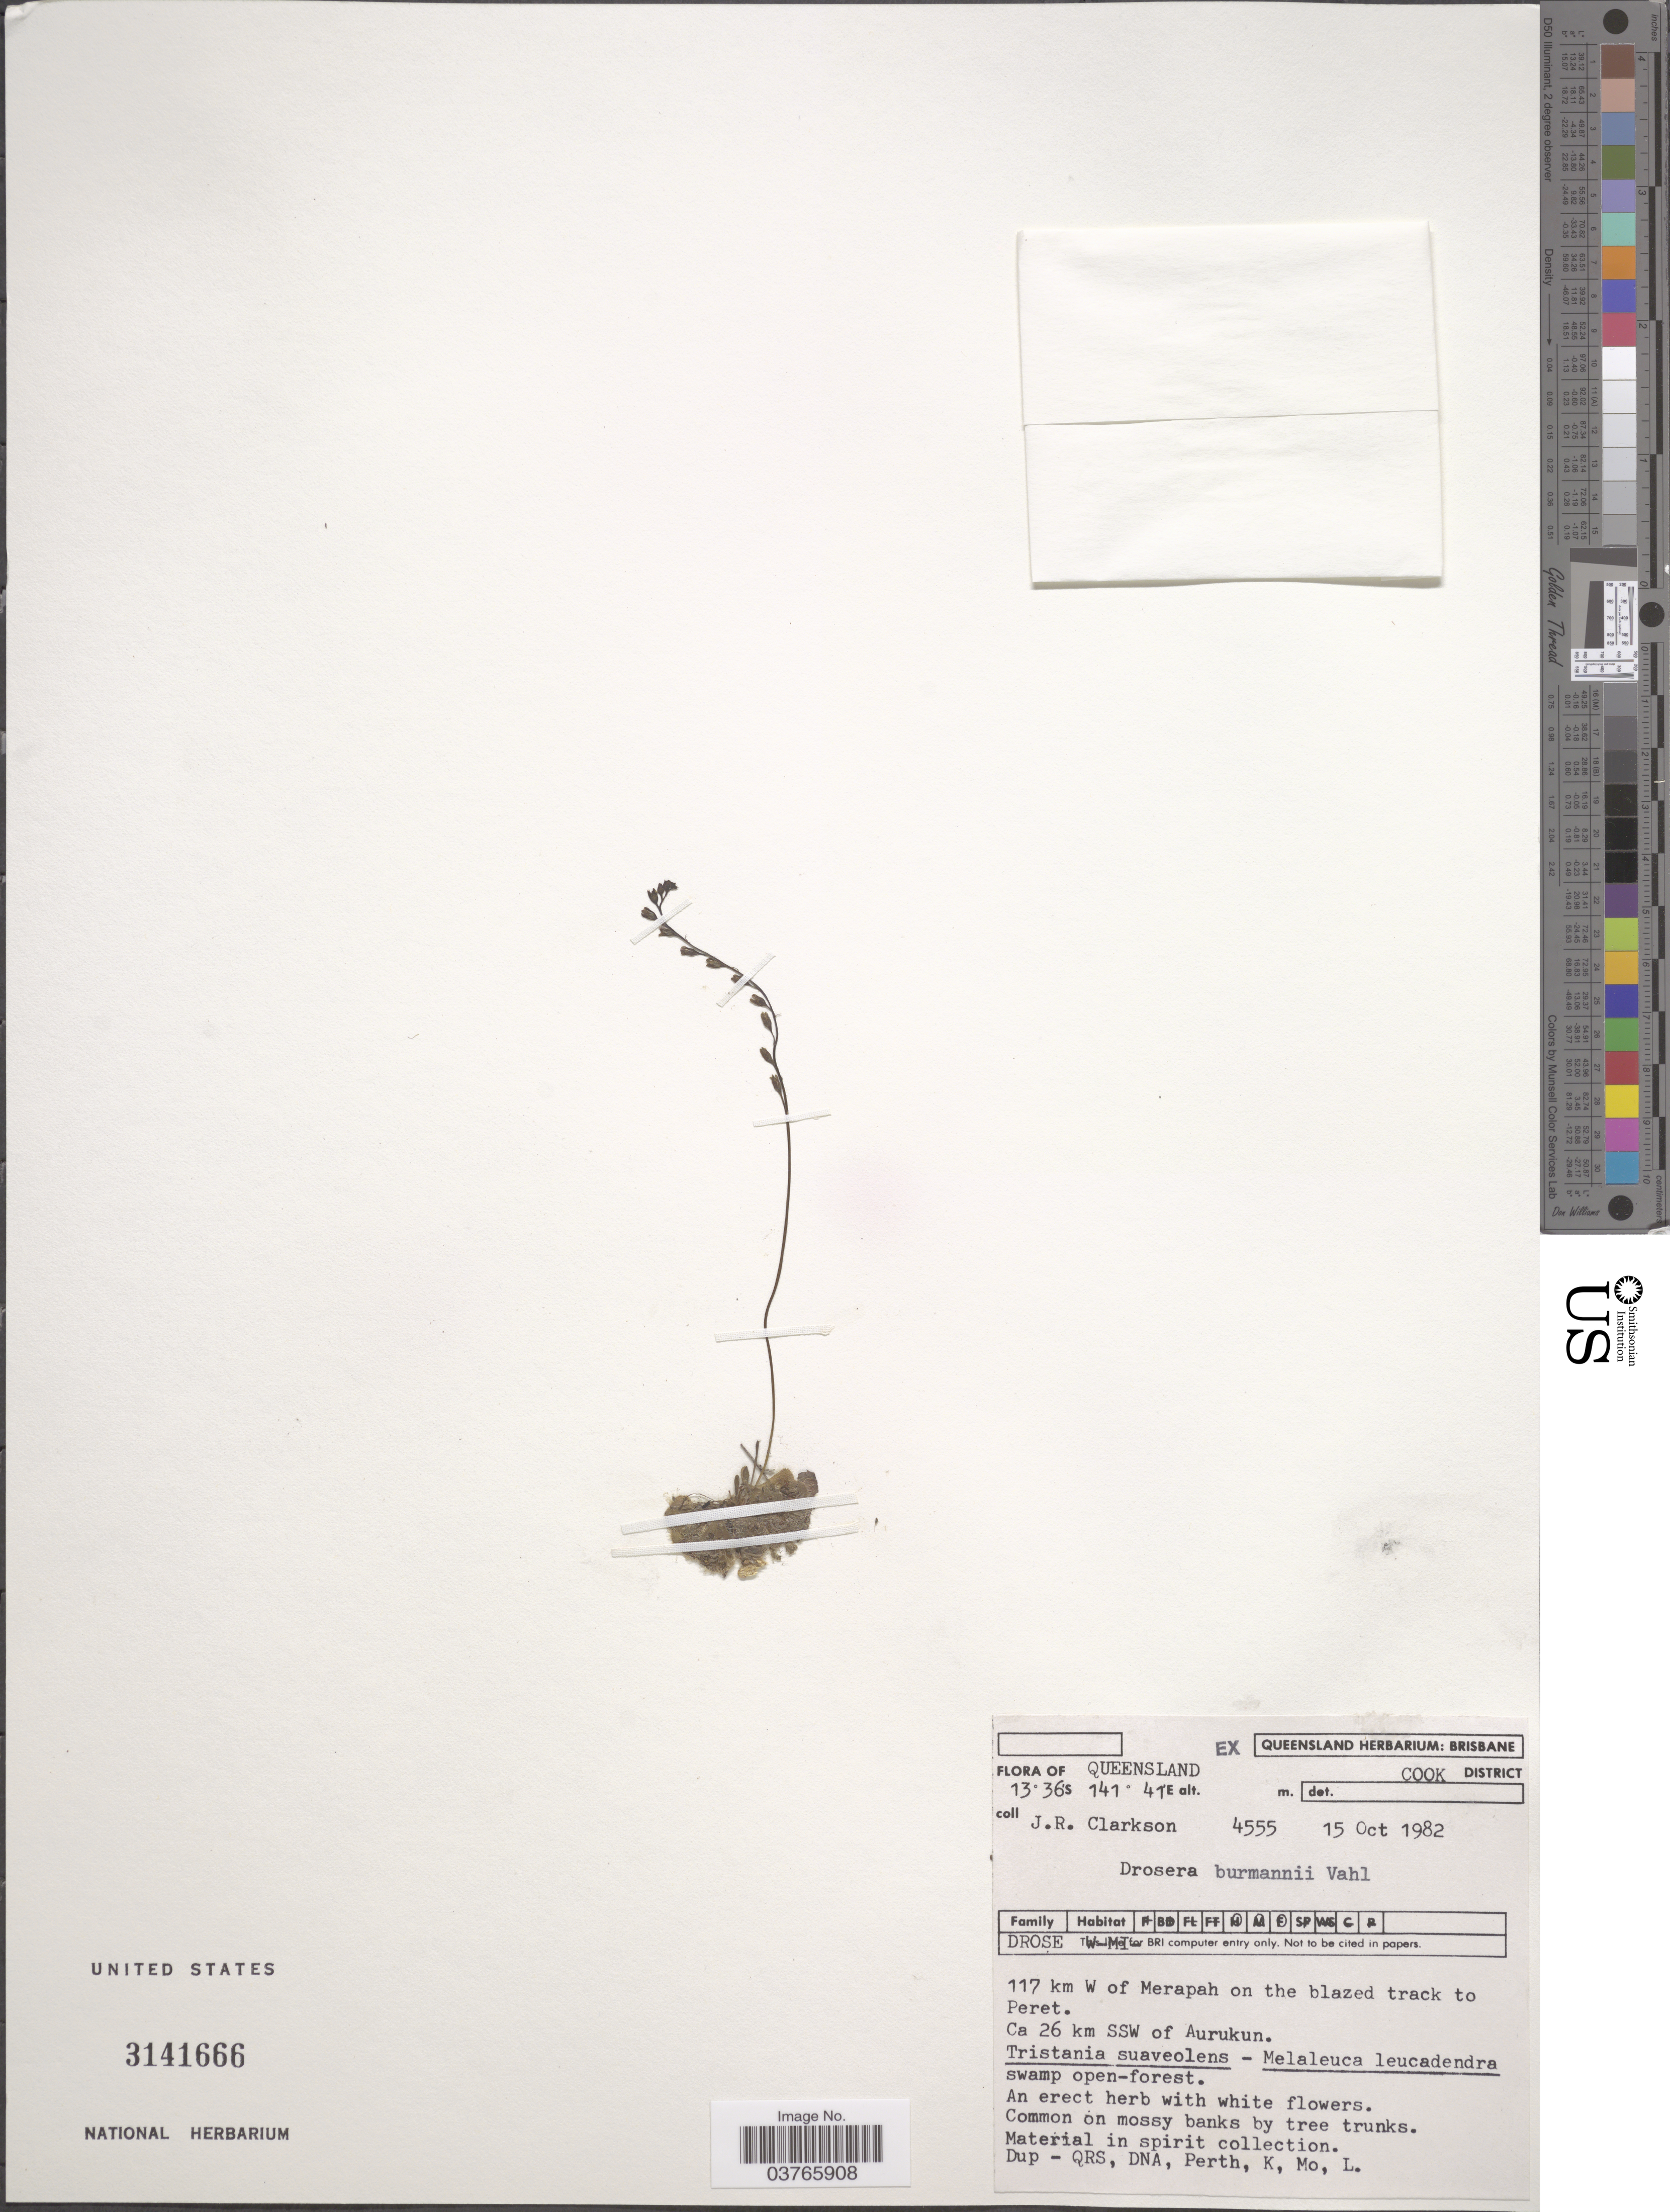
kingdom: Plantae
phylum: Tracheophyta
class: Magnoliopsida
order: Caryophyllales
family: Droseraceae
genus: Drosera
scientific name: Drosera burmannii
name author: Vahl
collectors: J. Clarkson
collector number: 4555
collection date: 1982-10-15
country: Australia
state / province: Queensland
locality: Cook District. 117 km W of Merapah on the blazed track to Peret. Ca 26 km SSW of Aurukun.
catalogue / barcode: US 3141666